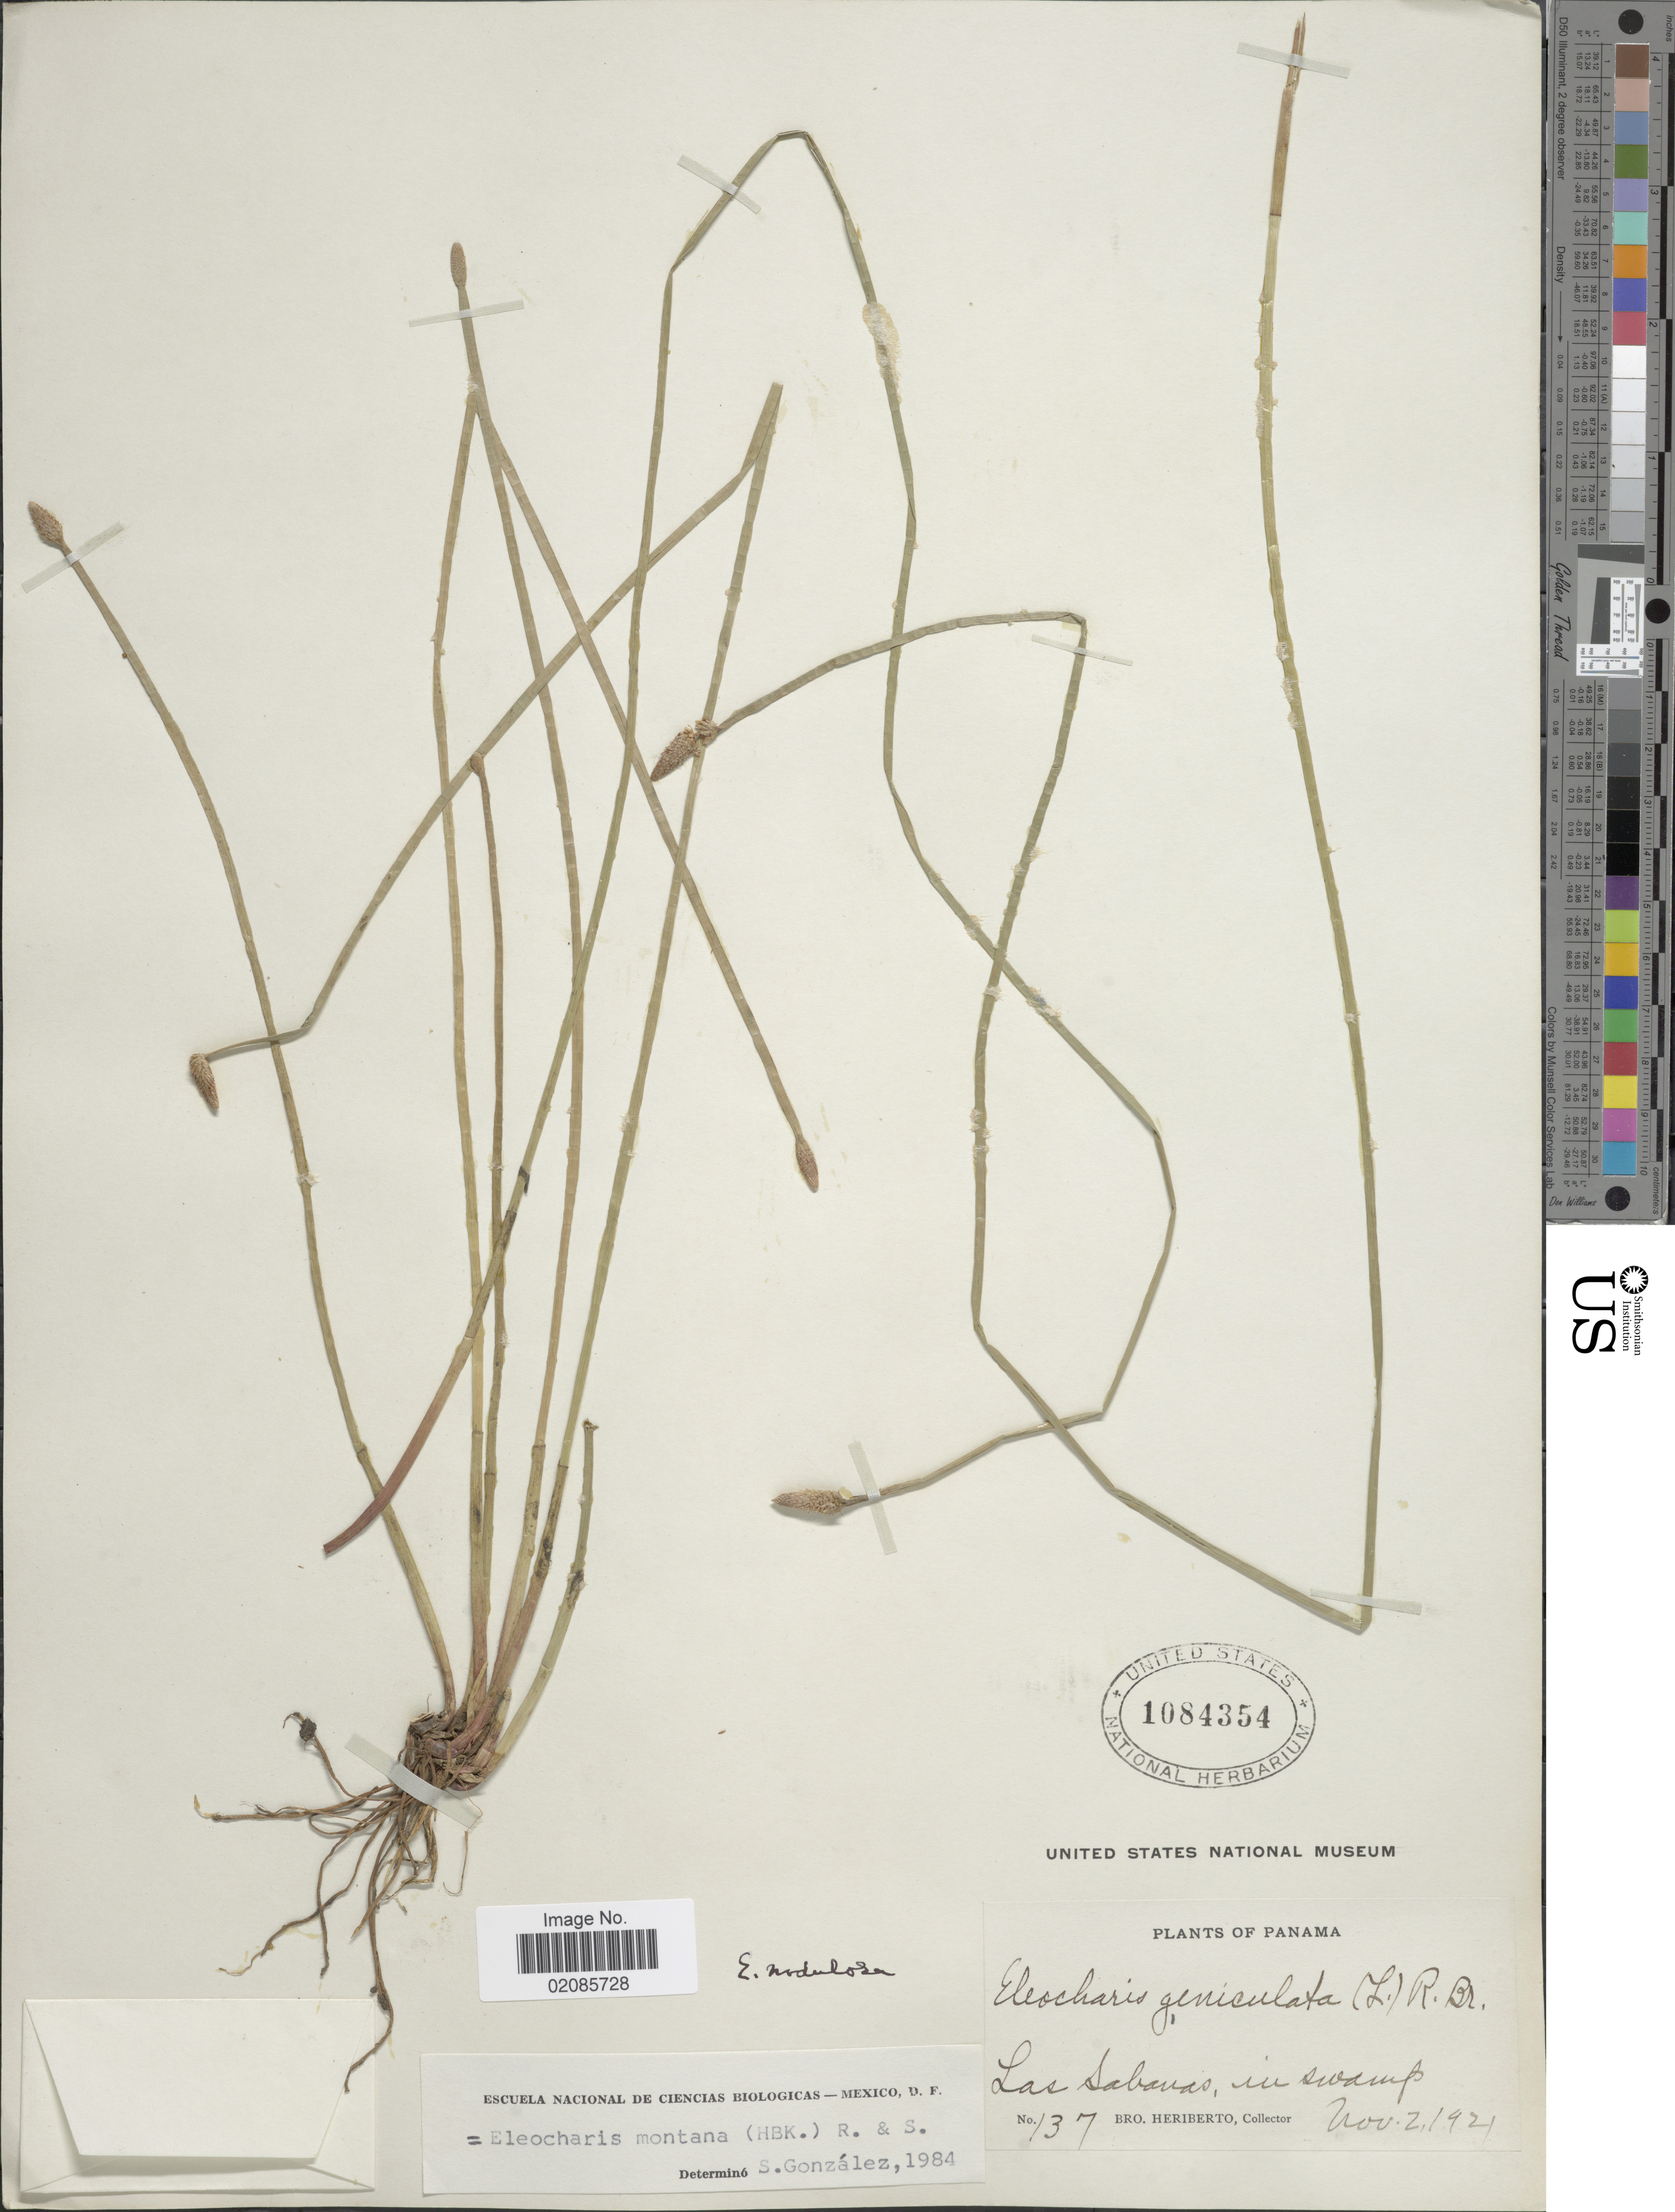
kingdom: Plantae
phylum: Tracheophyta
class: Liliopsida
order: Poales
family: Cyperaceae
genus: Eleocharis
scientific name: Eleocharis montana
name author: (Kunth) Roem. & Schult.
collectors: B. Heriberto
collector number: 137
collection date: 1921-11-02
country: Panama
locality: Las Sabanas, in swamp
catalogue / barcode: US 1084354